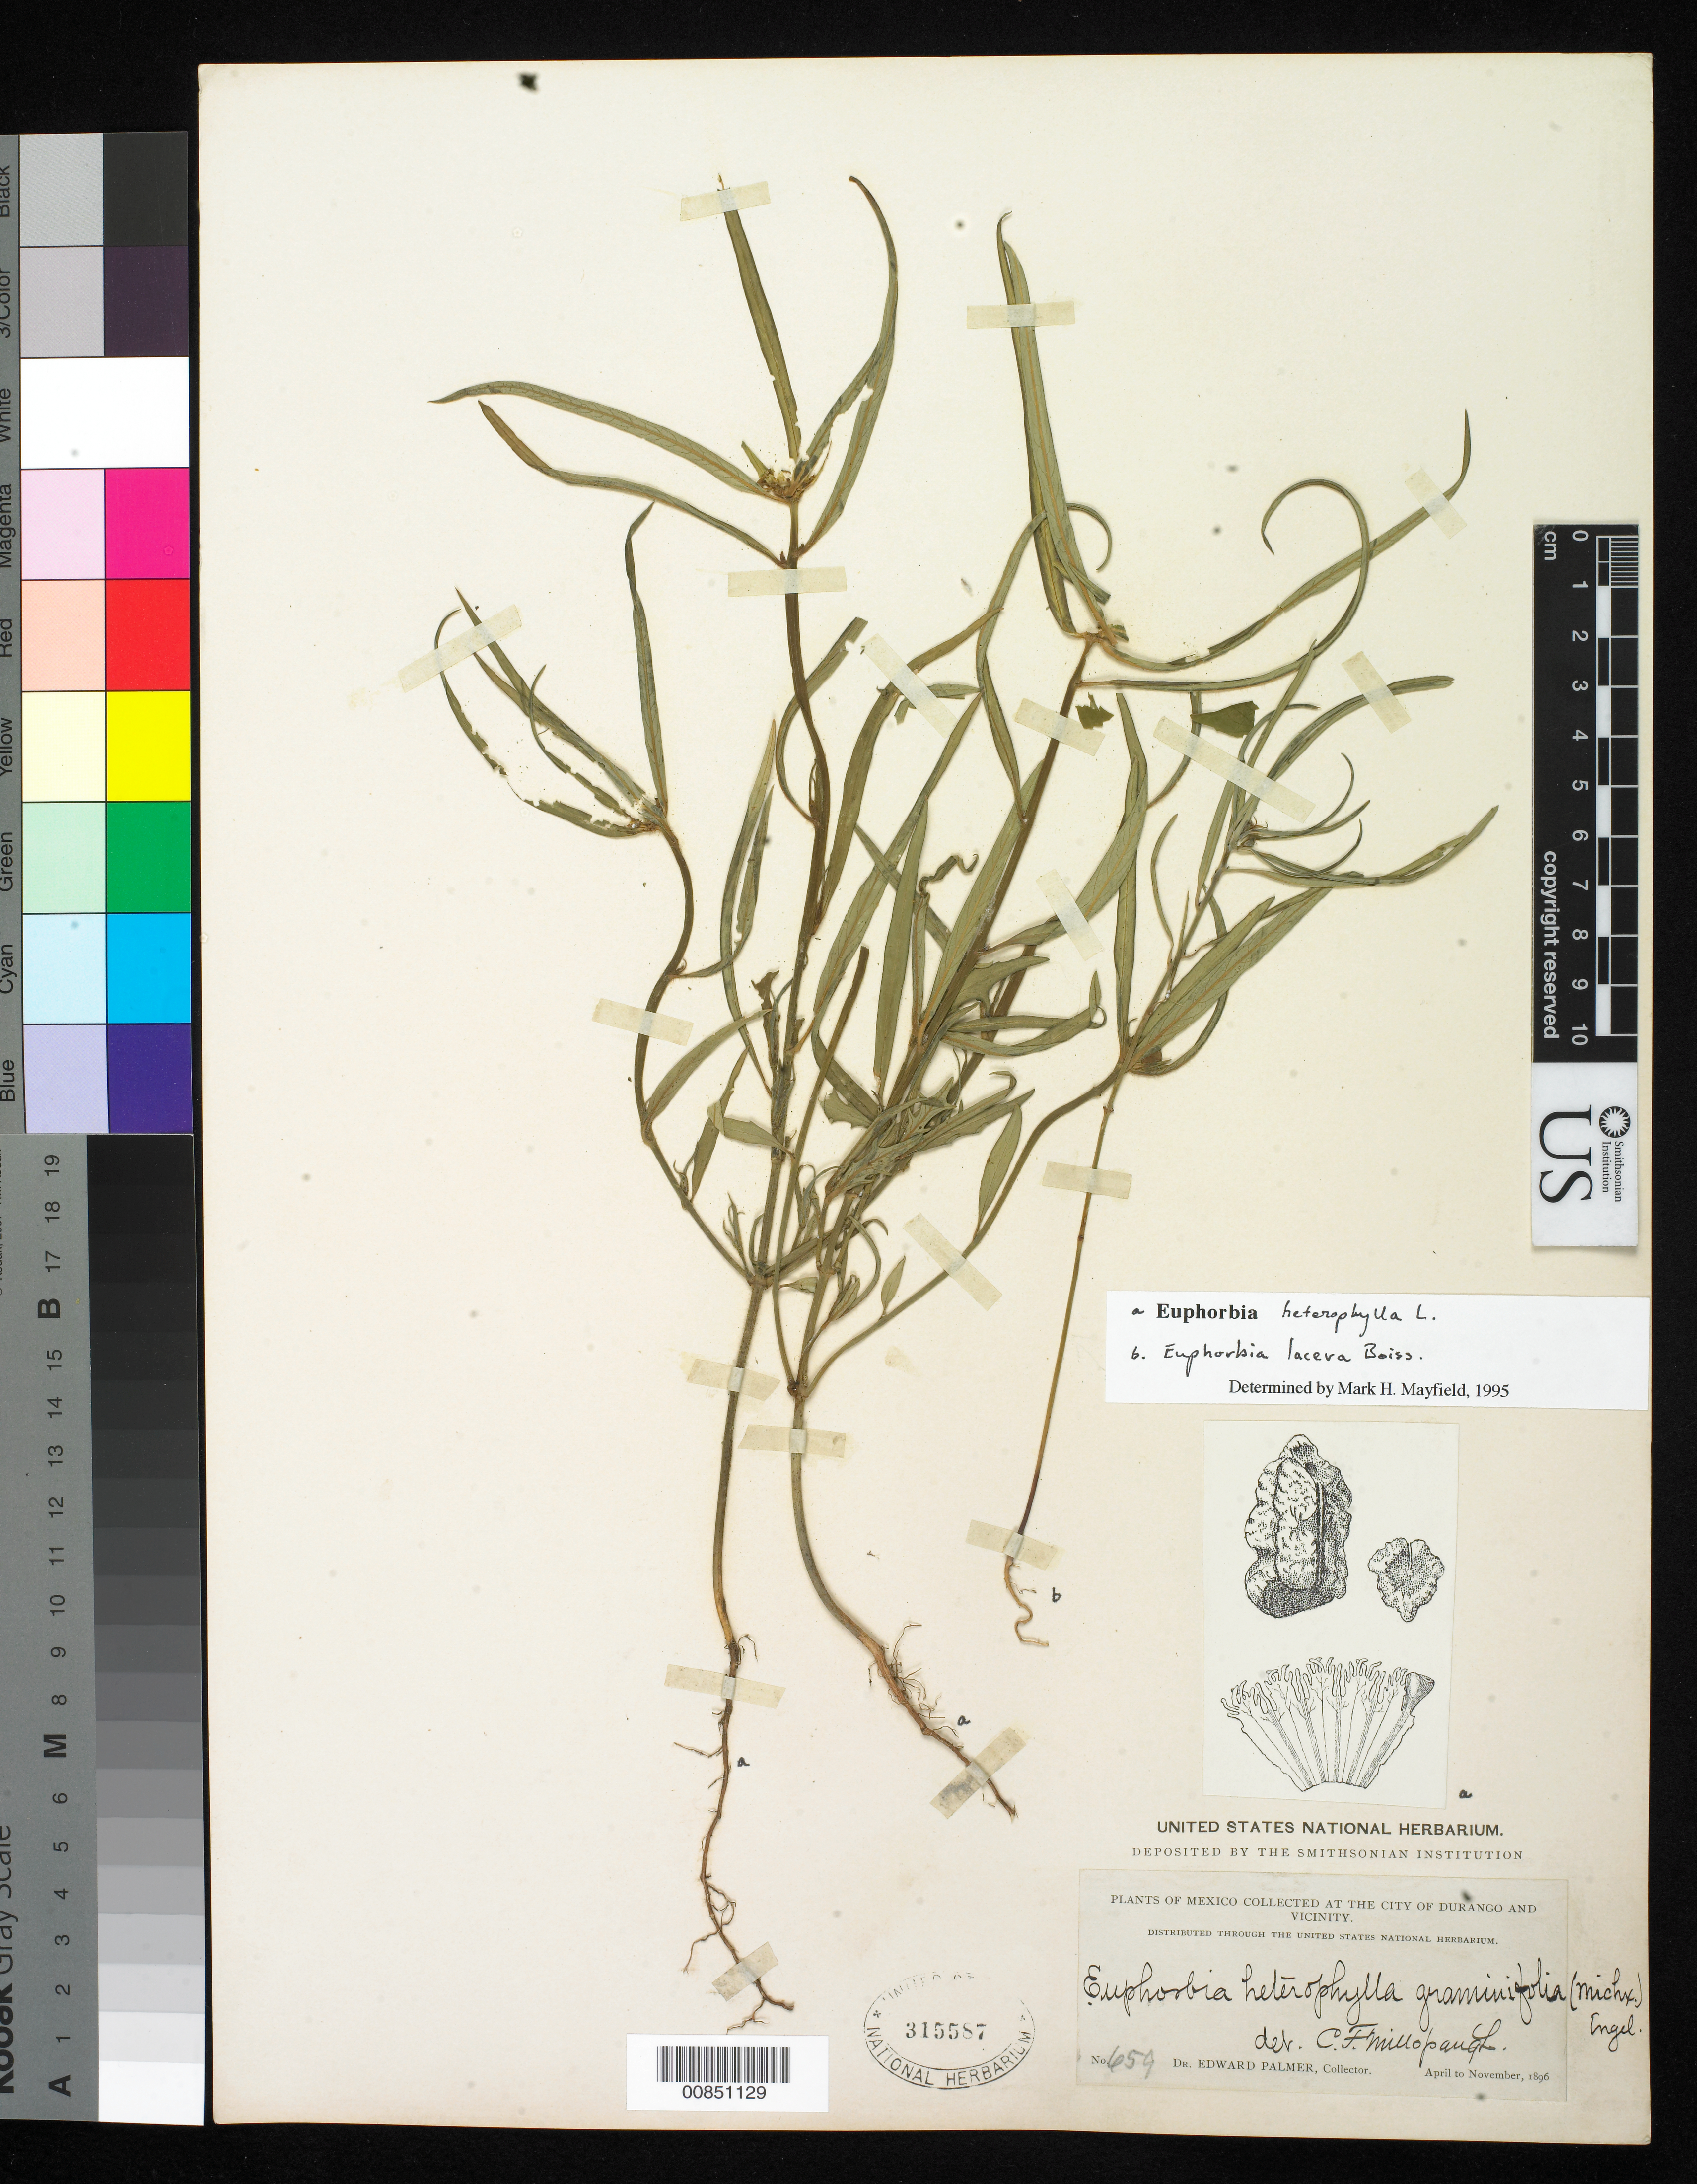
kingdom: Plantae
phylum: Tracheophyta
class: Magnoliopsida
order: Malpighiales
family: Euphorbiaceae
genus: Euphorbia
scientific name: Euphorbia heterophylla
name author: L.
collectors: E. Palmer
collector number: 659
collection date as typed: Apr 1896 to -- Nov 1896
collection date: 1896-04/1896-11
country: Mexico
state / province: Durango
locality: City of Durango and vicinity.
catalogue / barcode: US 315587